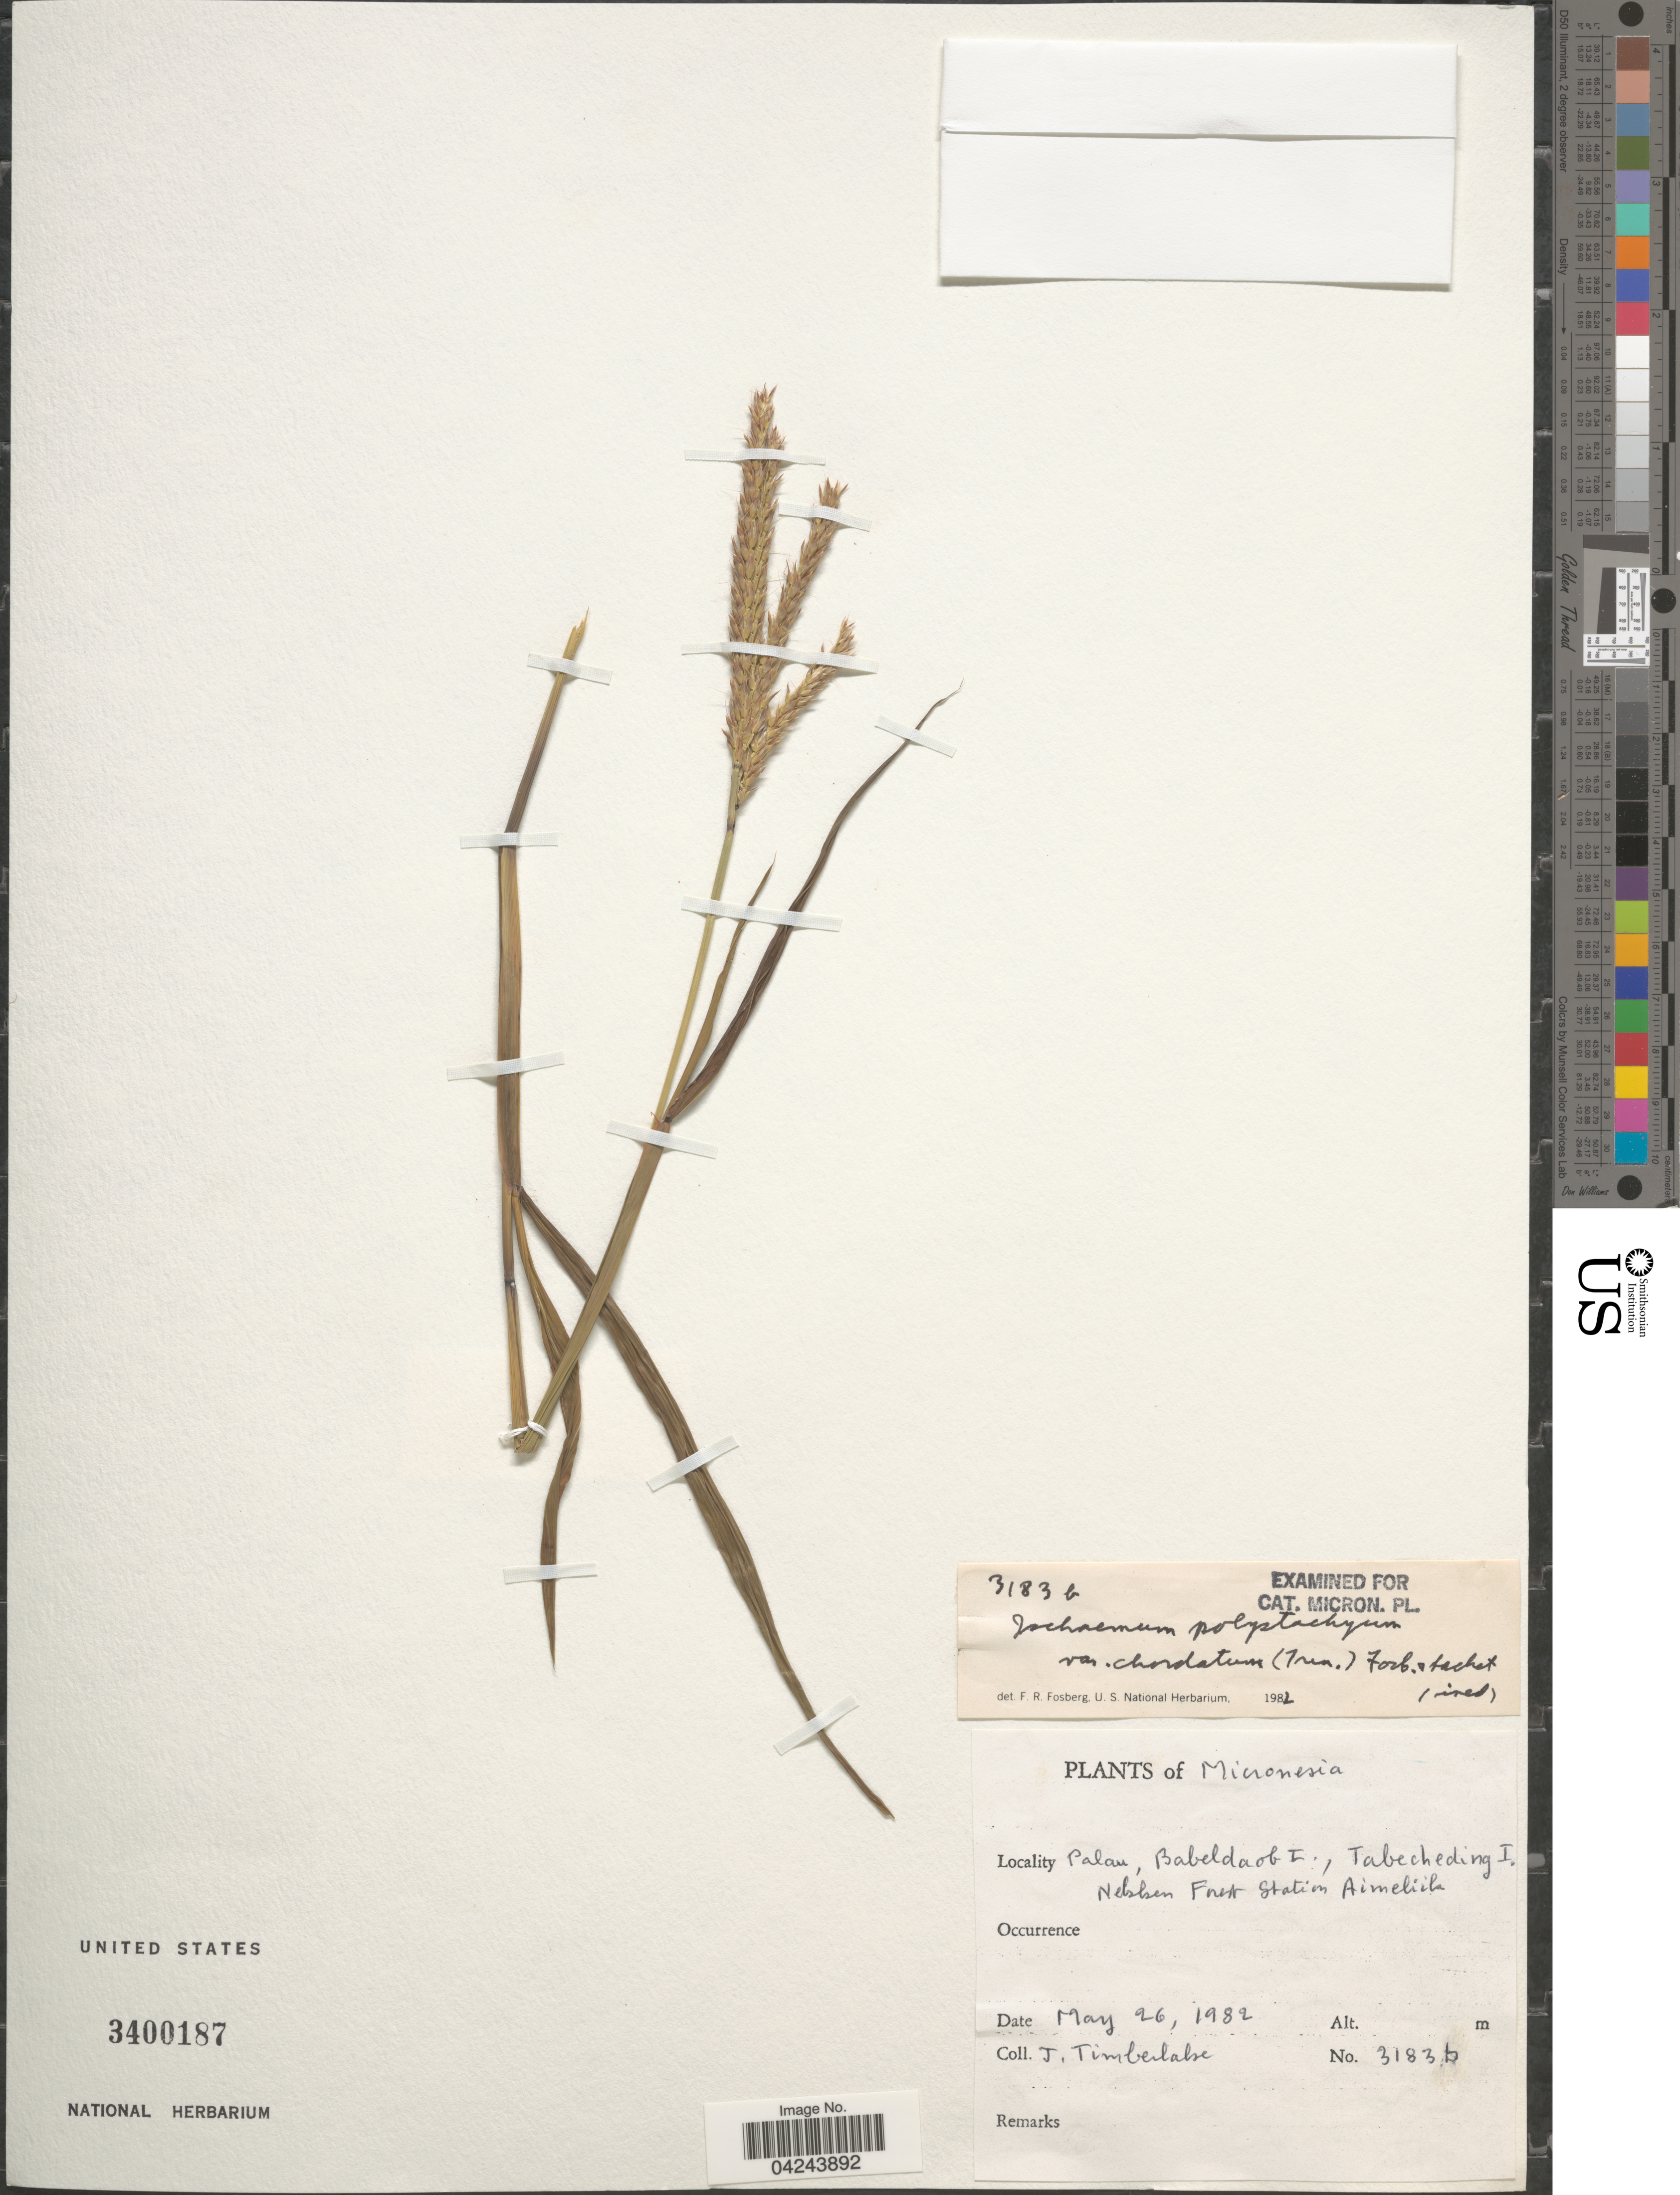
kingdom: Plantae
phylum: Tracheophyta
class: Liliopsida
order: Poales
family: Poaceae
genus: Ischaemum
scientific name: Ischaemum polystachyum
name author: J. Presl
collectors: J. Timberlake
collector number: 3183b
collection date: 1982-05-26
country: Palau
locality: Micronesia. Palau, Babeldaob I., Tabecheding I. Nekken Forest Station Aimeliik.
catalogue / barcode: US 3400187